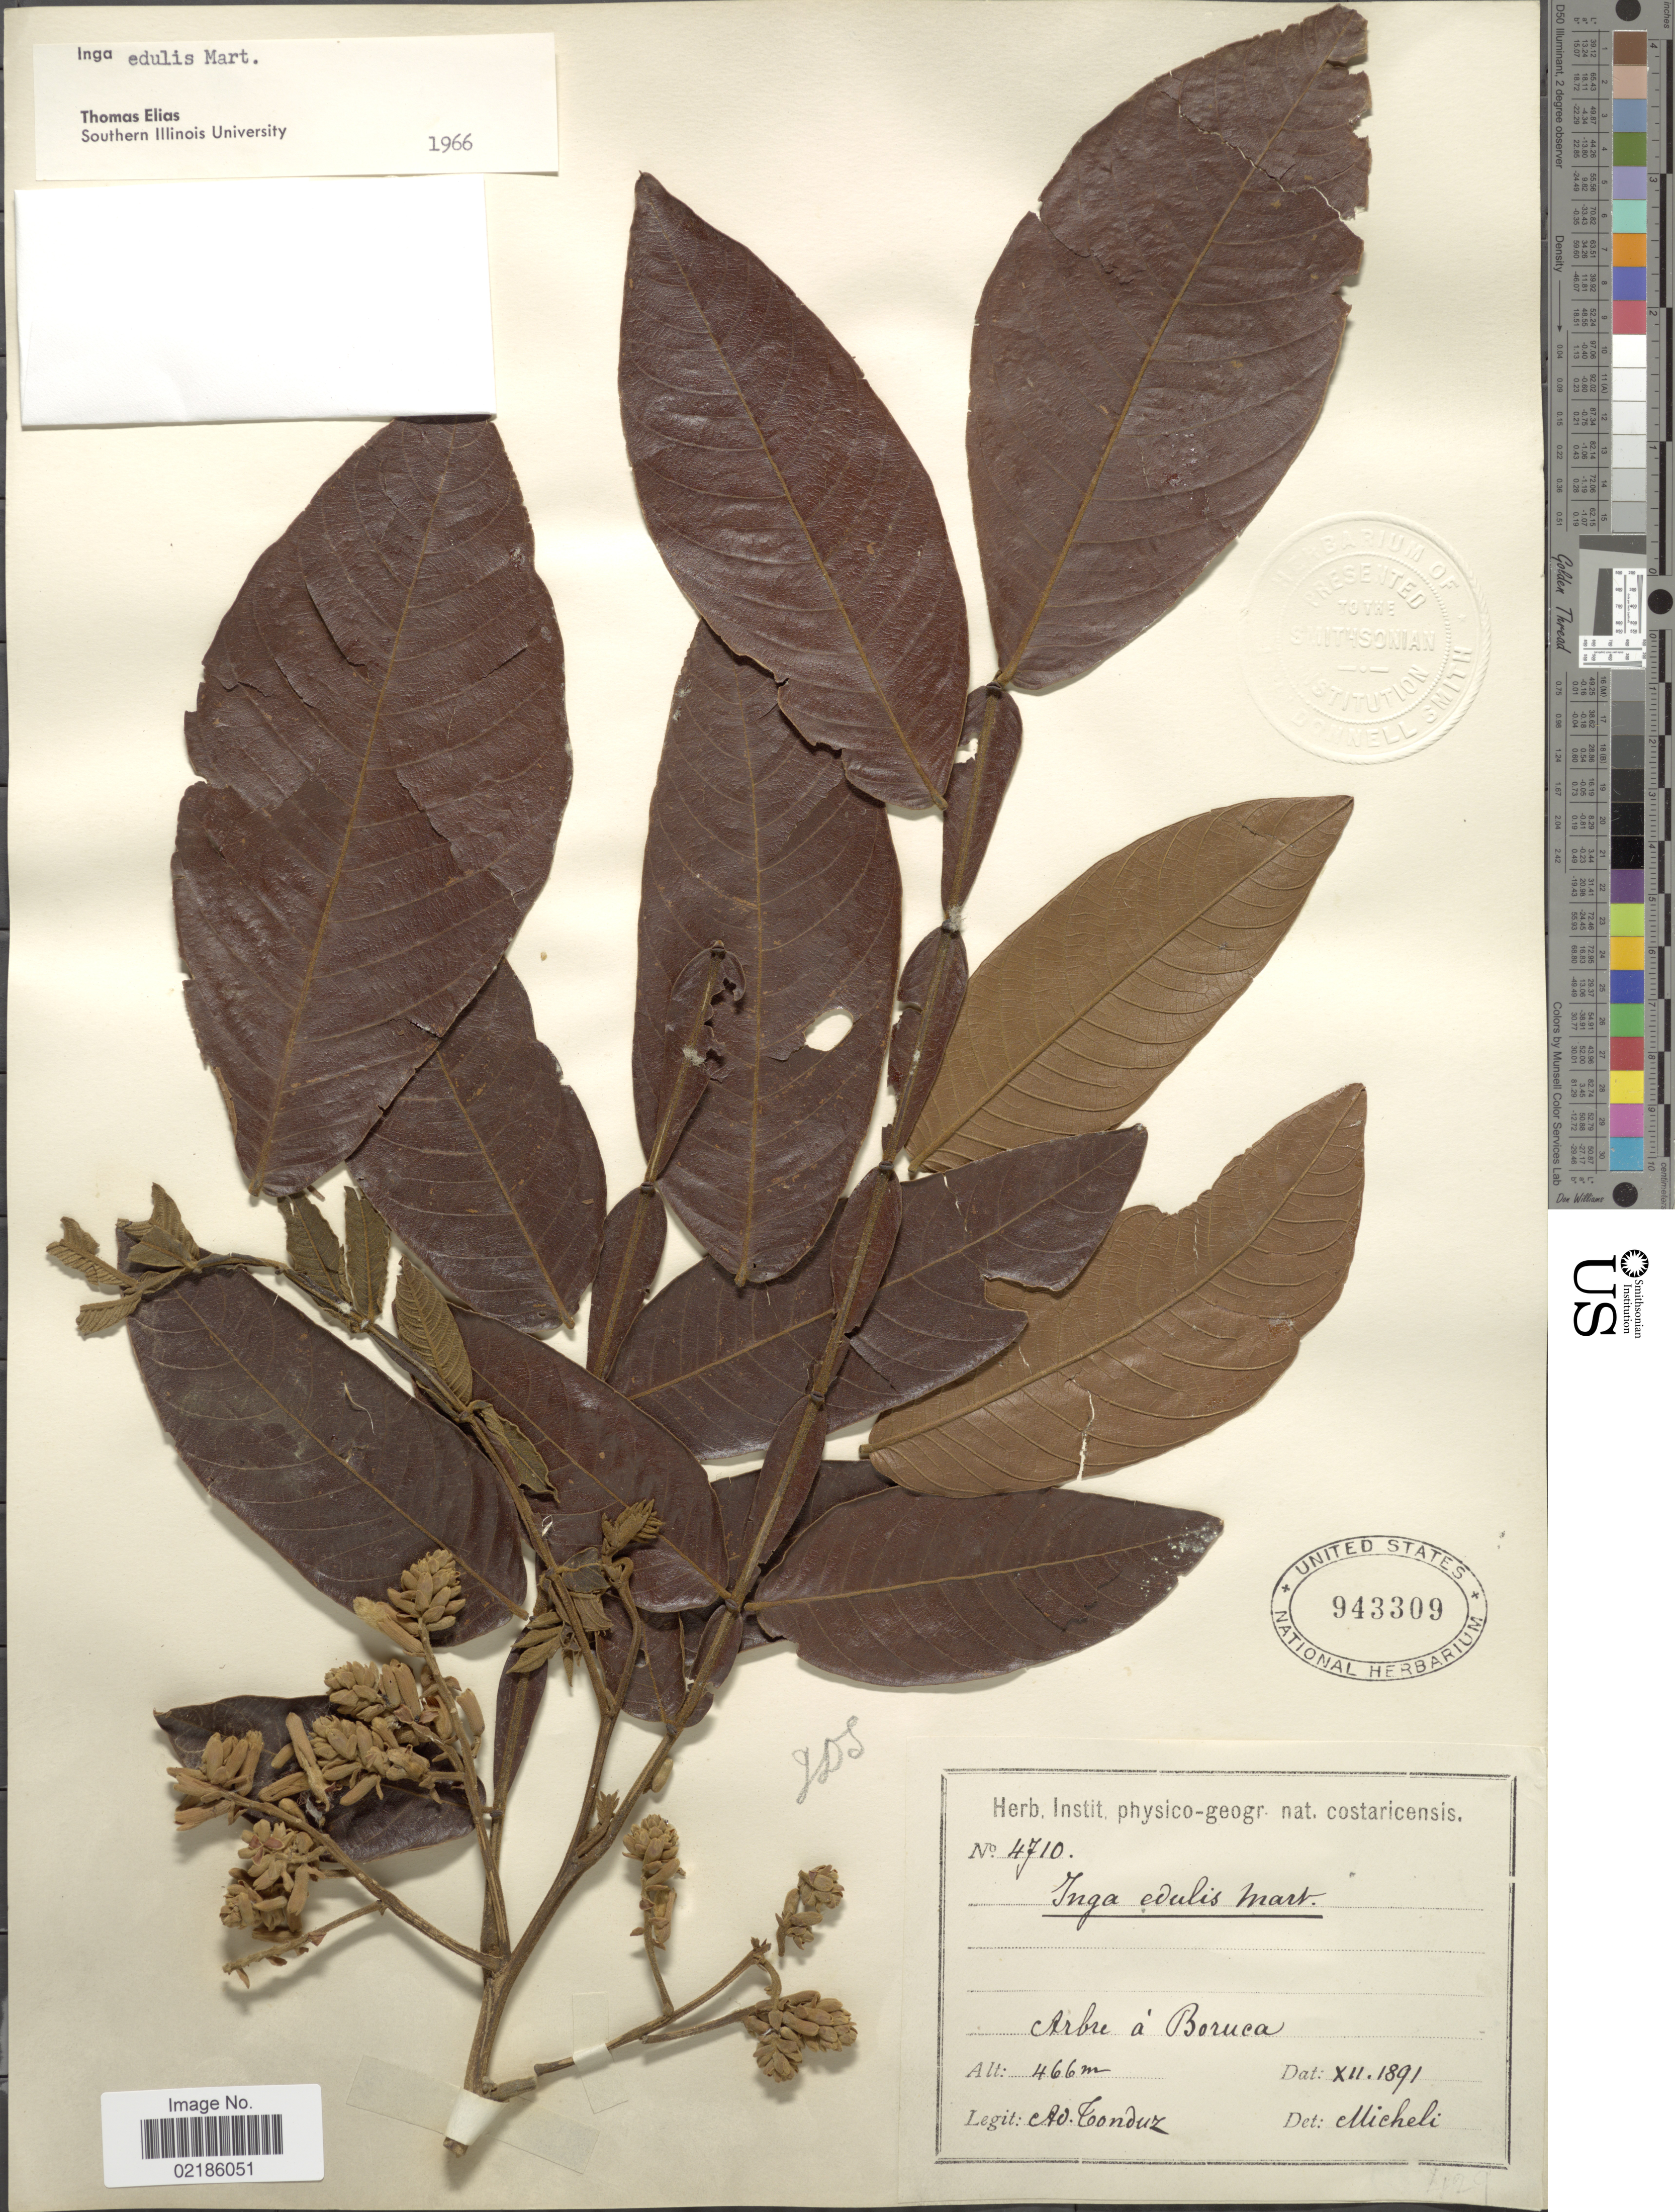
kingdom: Plantae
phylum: Tracheophyta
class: Magnoliopsida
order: Fabales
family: Fabaceae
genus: Inga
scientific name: Inga edulis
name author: Mart.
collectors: A. Tonduz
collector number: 4710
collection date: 1891-12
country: Costa Rica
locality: Costaricensis. Arbe a Boruca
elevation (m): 466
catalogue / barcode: US 943309